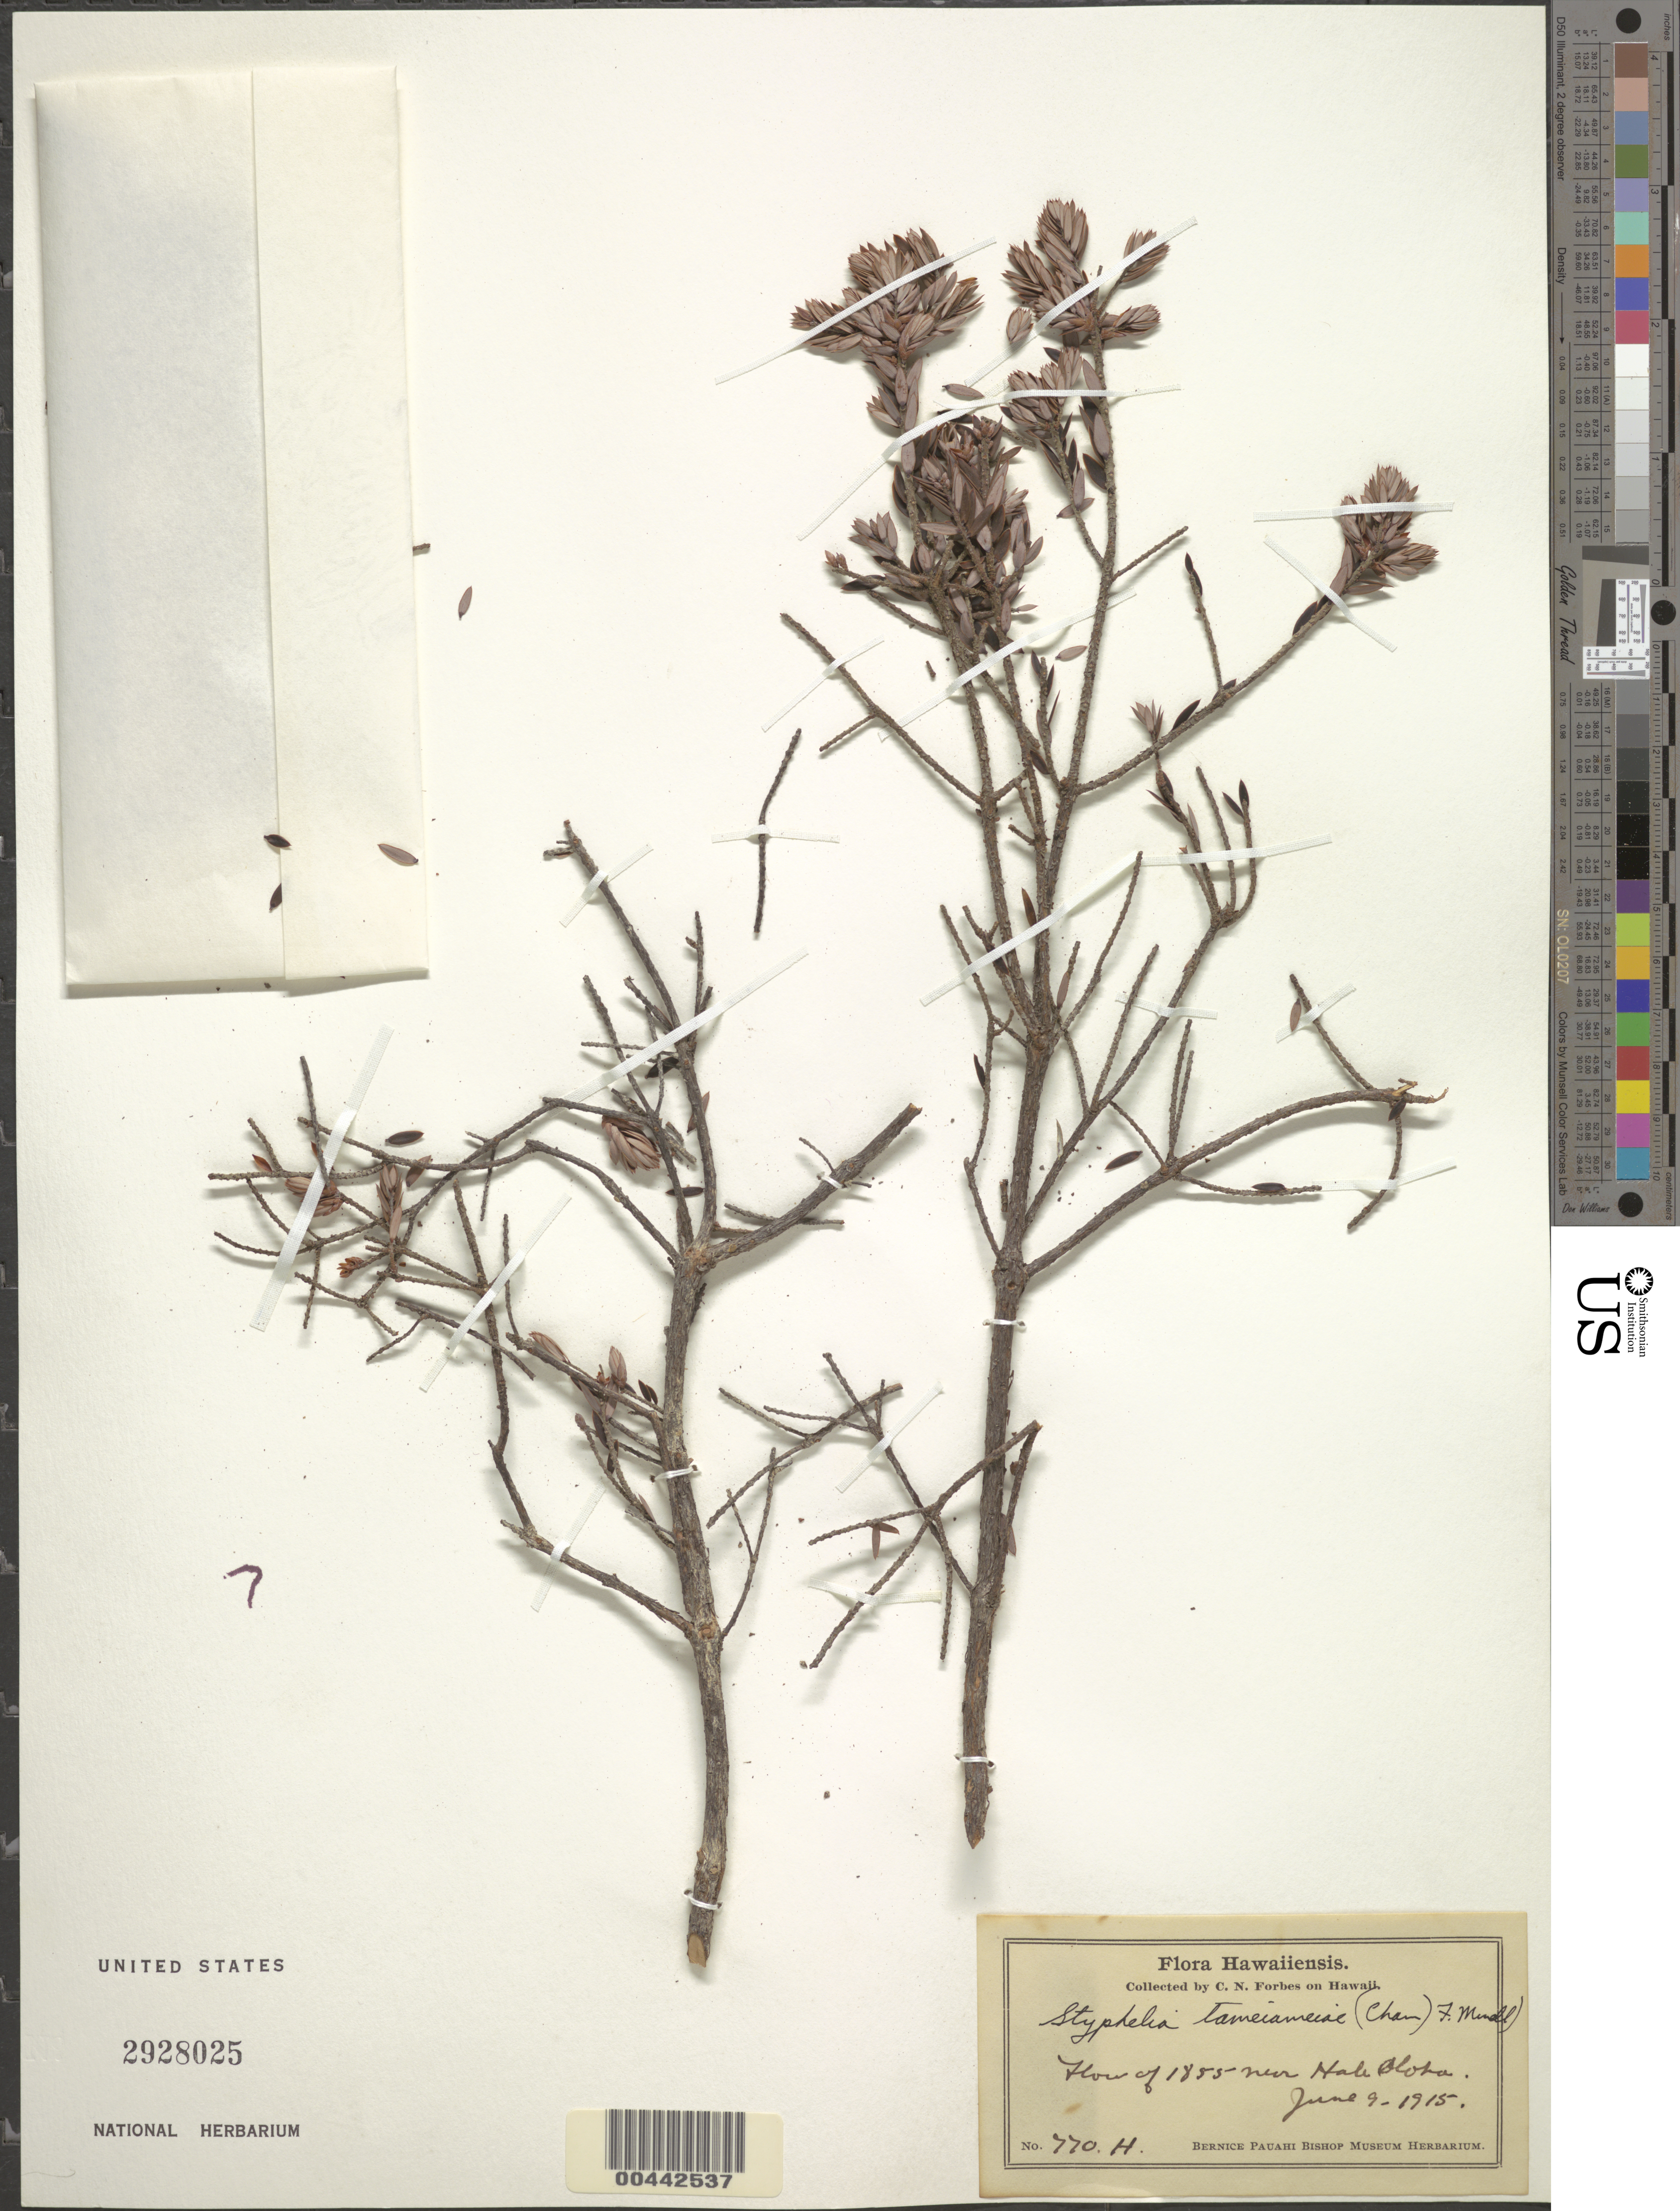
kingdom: Plantae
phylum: Tracheophyta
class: Magnoliopsida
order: Ericales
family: Ericaceae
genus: Leptecophylla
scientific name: Leptecophylla tameiameiae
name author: (Cham. & Schltdl.) C.M. Weiller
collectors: C. N. Forbes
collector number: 770.H.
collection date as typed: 9 Jun 1915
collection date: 1915-06-09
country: United States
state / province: Hawaii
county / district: Hawaii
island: Hawaii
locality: Flow of 1855 near Hale Oloha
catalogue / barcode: US 2928025